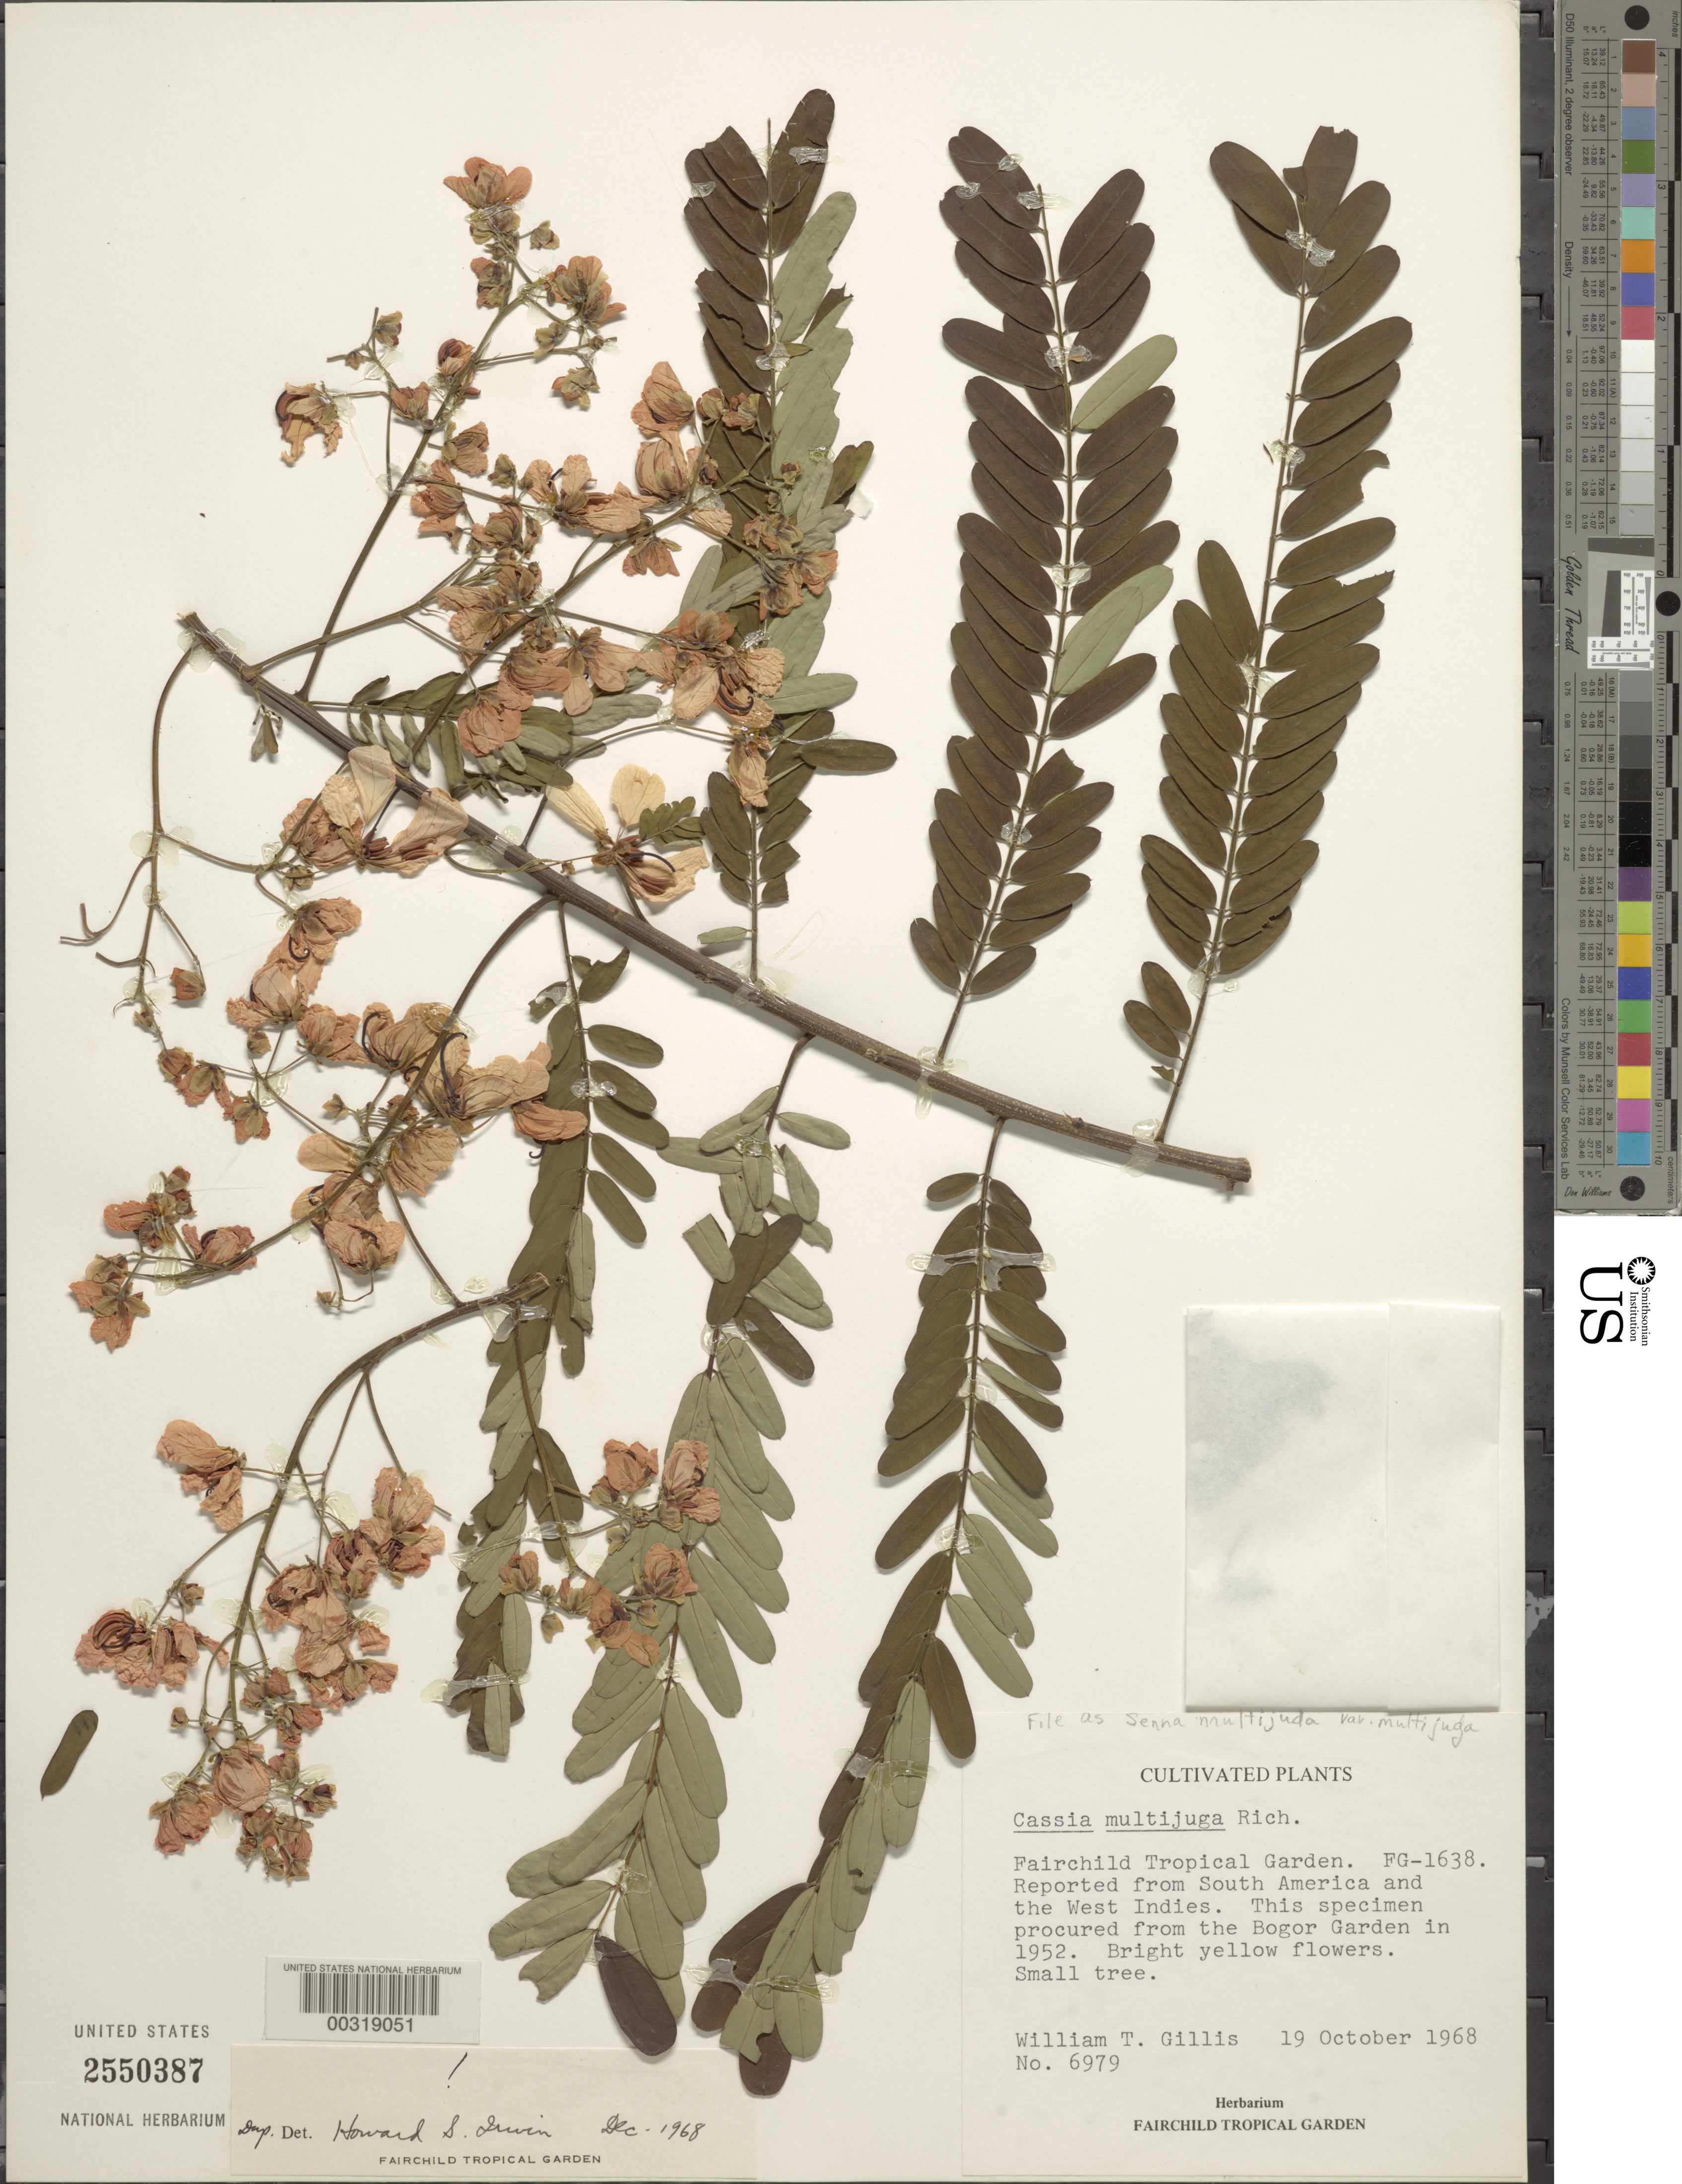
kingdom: Plantae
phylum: Tracheophyta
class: Magnoliopsida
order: Fabales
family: Fabaceae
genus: Senna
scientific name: Senna multijuga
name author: (Rich.) H.S. Irwin & Barneby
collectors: J. N. Rose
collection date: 1969-09-27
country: United States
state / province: Florida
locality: Coconut Grove, former home of David Fairchild, the Kampong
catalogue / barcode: US 2550387